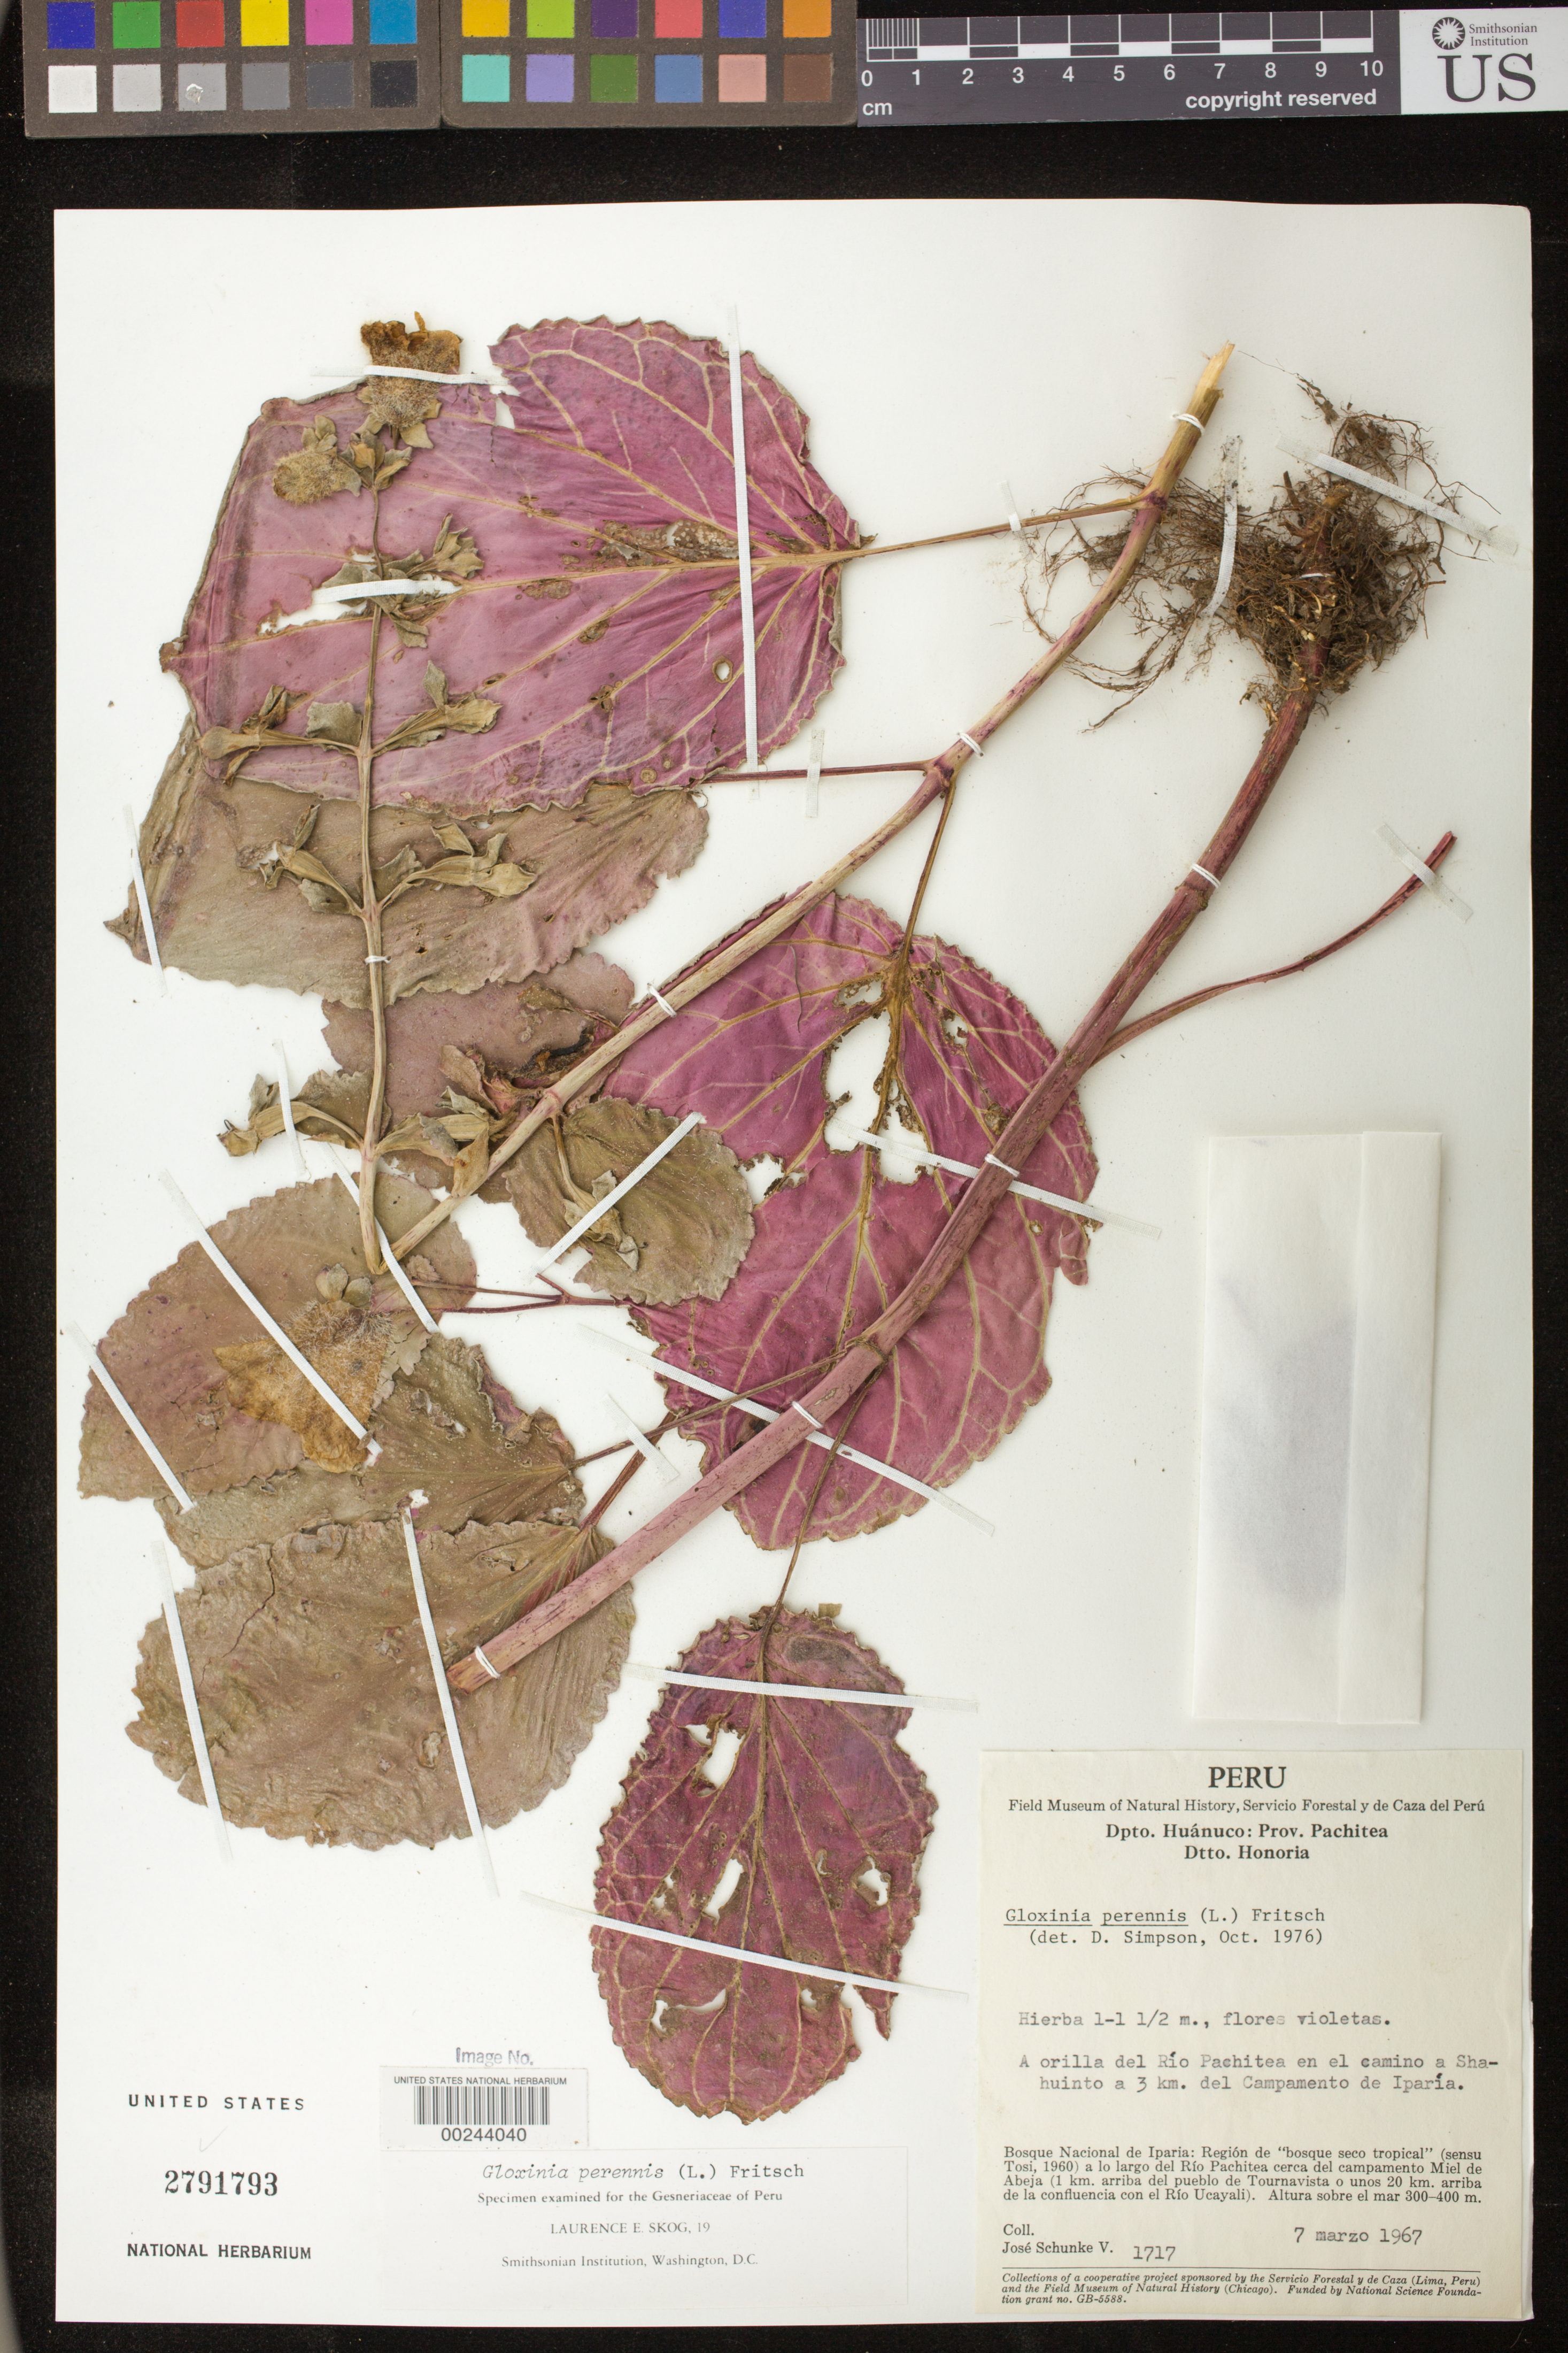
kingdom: Plantae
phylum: Tracheophyta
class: Magnoliopsida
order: Lamiales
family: Gesneriaceae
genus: Gloxinia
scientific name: Gloxinia perennis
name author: (L.) Fritsch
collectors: J. Schunke Vigo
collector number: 1717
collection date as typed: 07 Mar 1967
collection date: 1967-03-07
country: Peru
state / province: Huánuco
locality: Prov. Pachitea; Dtto. Honoria, bank of Rio Pachitea on road to Shahuinto 3 km from Campamento de Iparia, Bosque Nacional de Iparia …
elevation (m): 300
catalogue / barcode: US 2791793